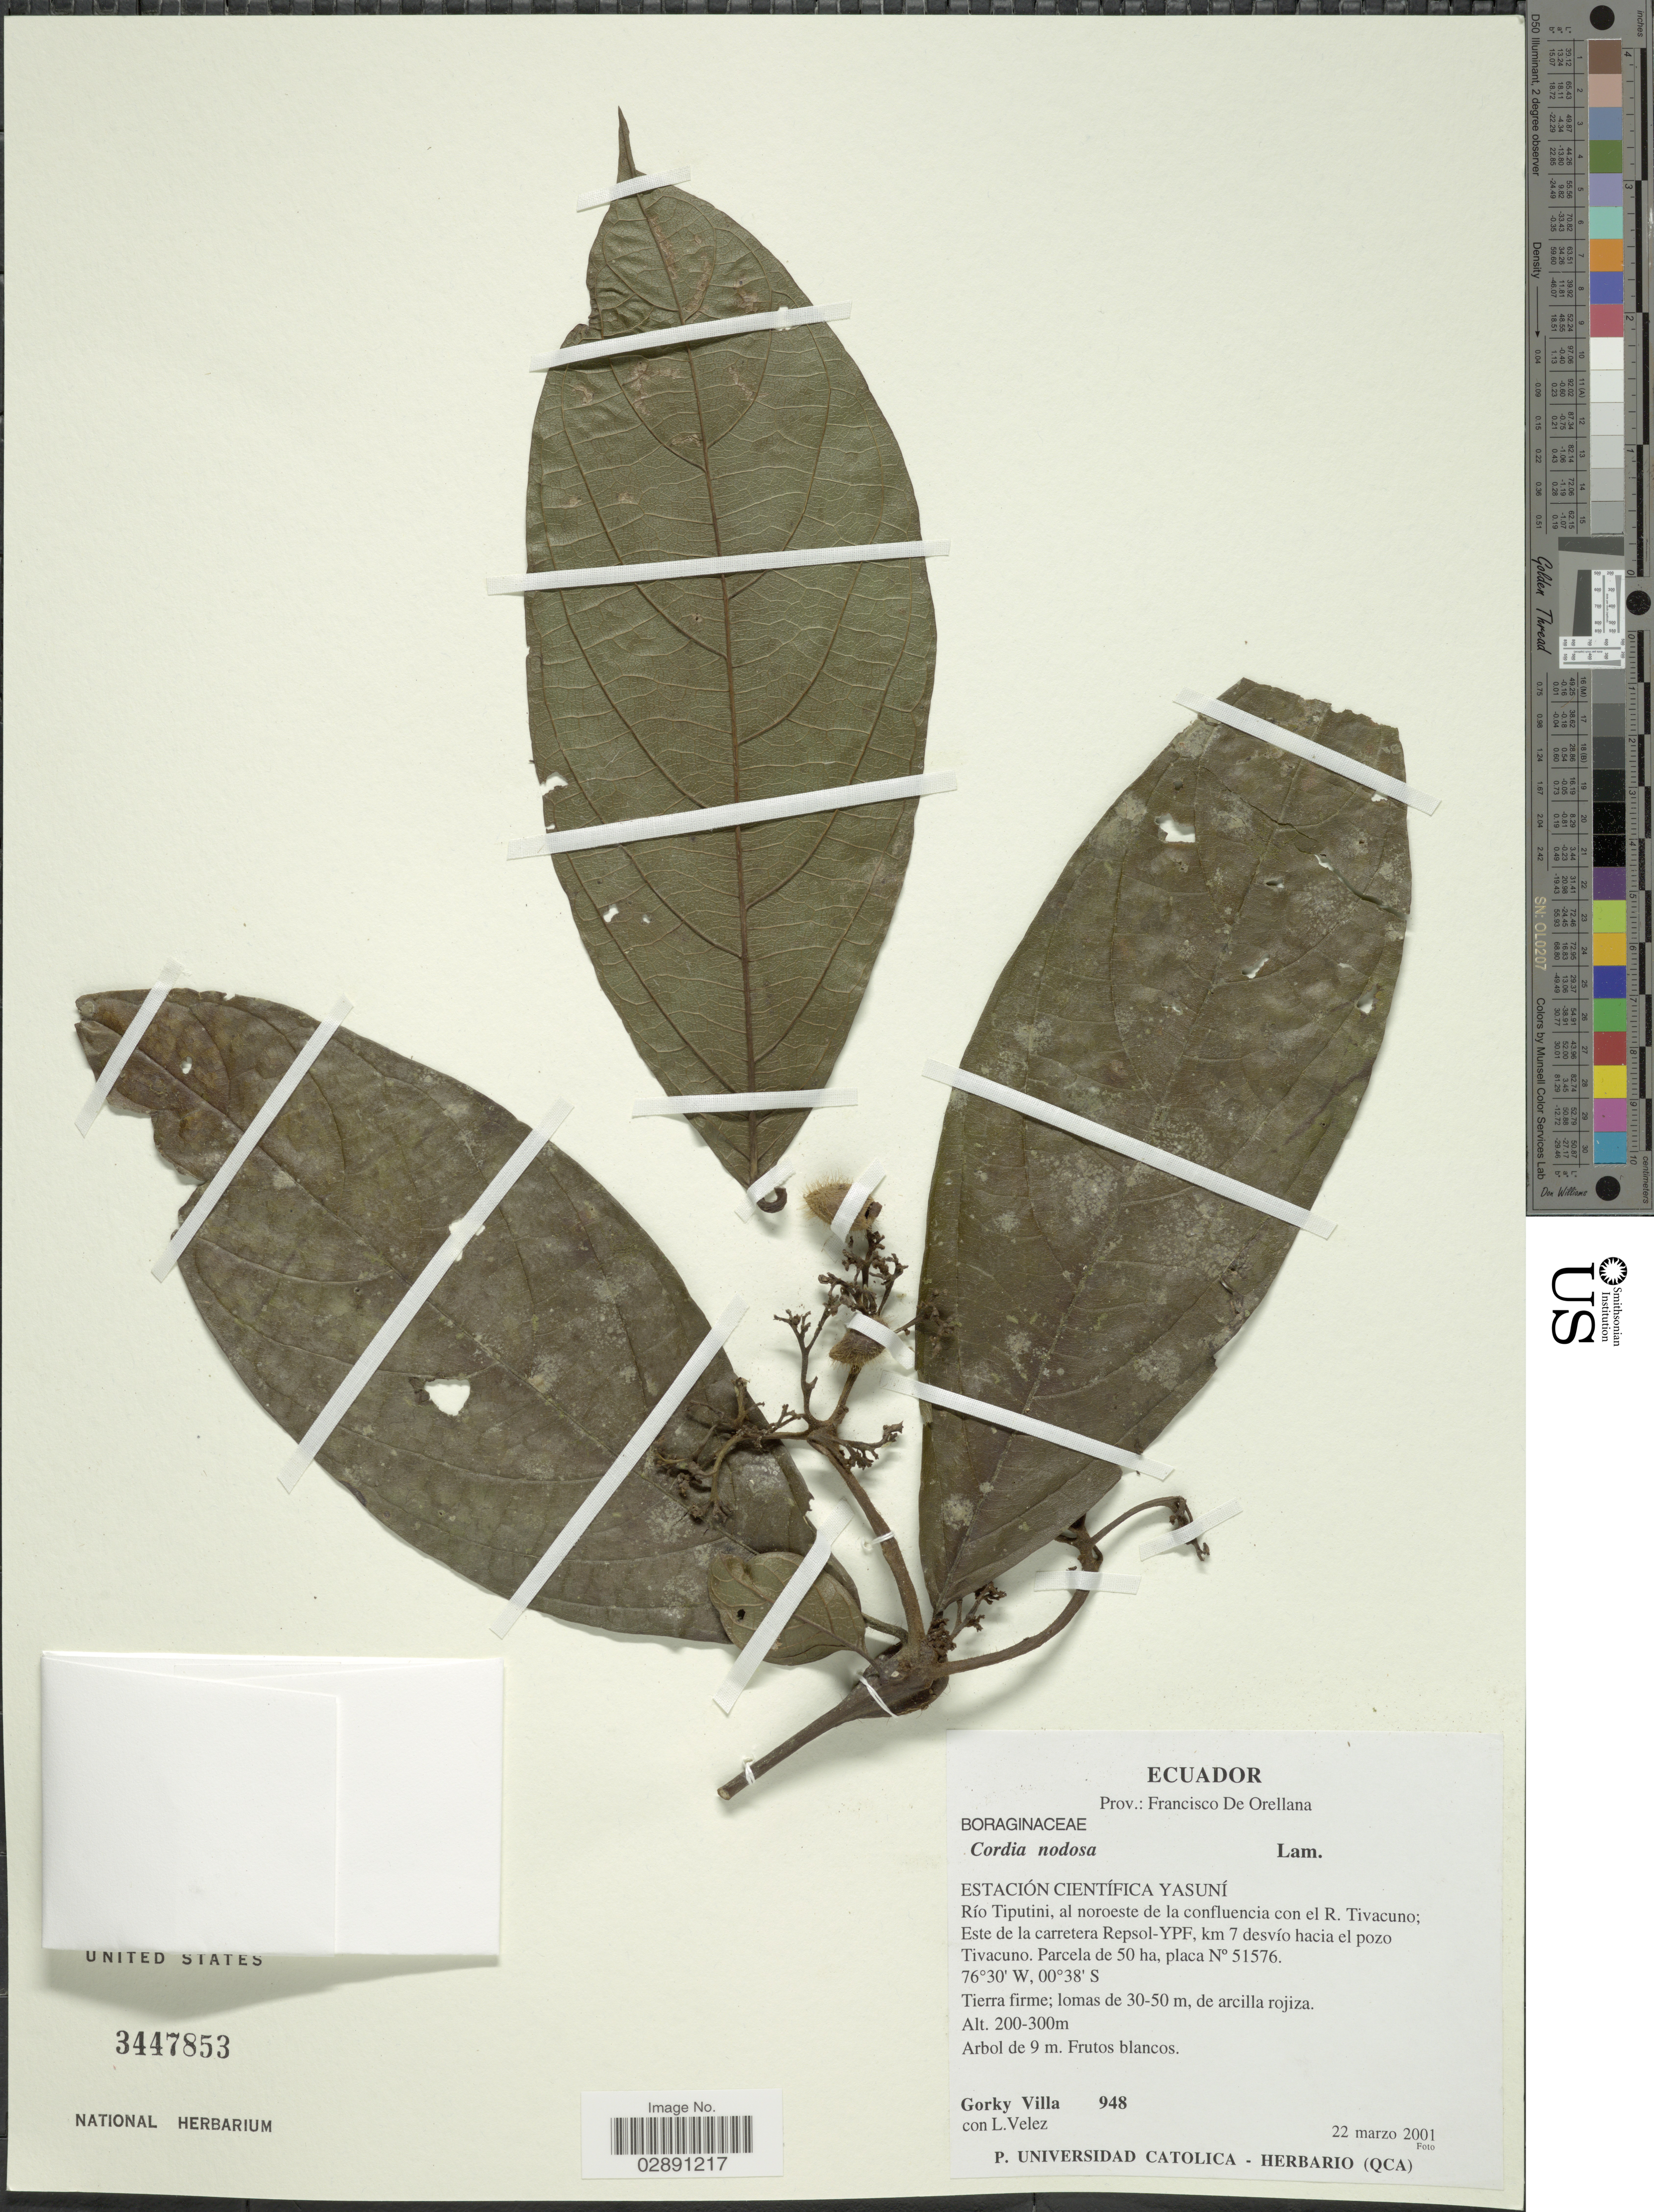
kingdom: Plantae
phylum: Tracheophyta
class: Magnoliopsida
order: Boraginales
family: Cordiaceae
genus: Cordia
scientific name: Cordia nodosa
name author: Lam.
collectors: G. Villa & L. Velez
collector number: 948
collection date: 2001-03-22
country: Ecuador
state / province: Orellana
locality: Prov.: Francisco De Orellana. Estación Científica Yasuní. Río Tiputini, al noroeste de la confluencia con el R. Tivacuno; Este de la carretera Repsol-YPF, km 7 desvío hacia el pozo Tivacuno. Parcela de 50 ha, placa No 51576.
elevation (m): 200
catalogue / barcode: US 3447853